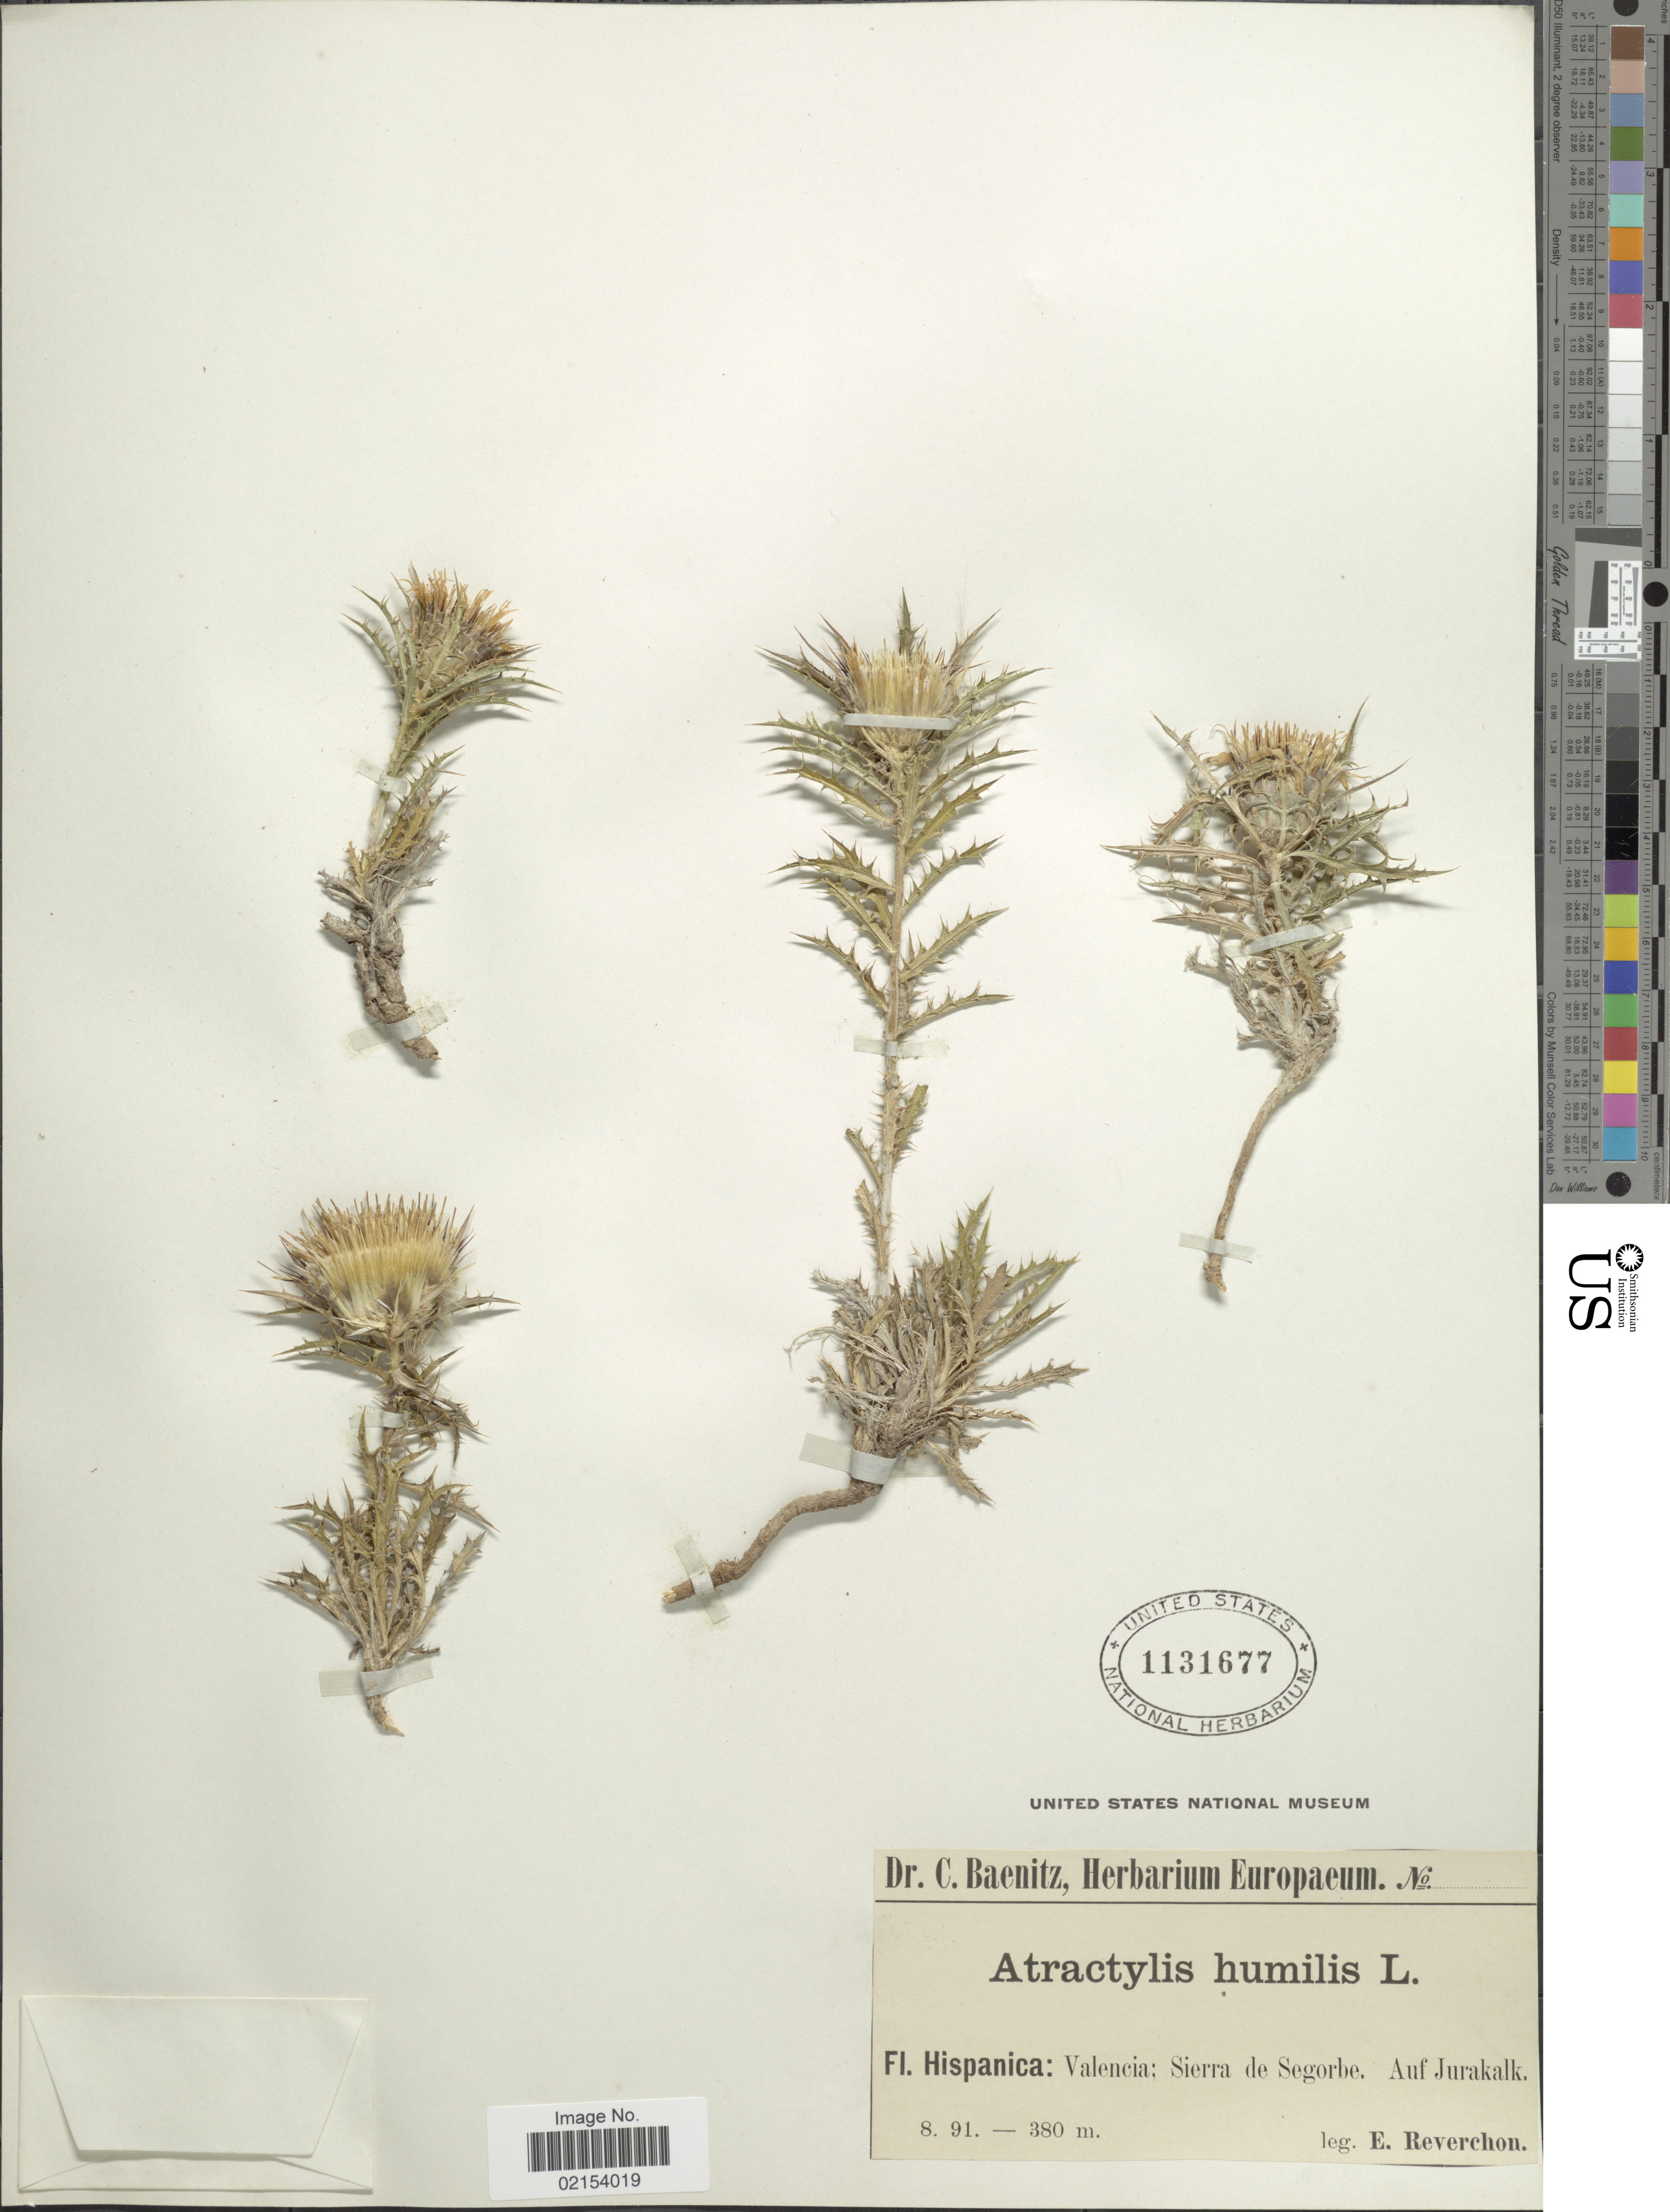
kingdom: Plantae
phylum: Tracheophyta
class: Magnoliopsida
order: Asterales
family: Asteraceae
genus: Atractylis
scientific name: Atractylis humilis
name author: L.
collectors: E. Reverchon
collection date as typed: Transcribed d/m/y: /8/91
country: Spain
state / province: Valenciana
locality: Sierra de Segorbe. Auf Jurakalk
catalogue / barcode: US 1131677